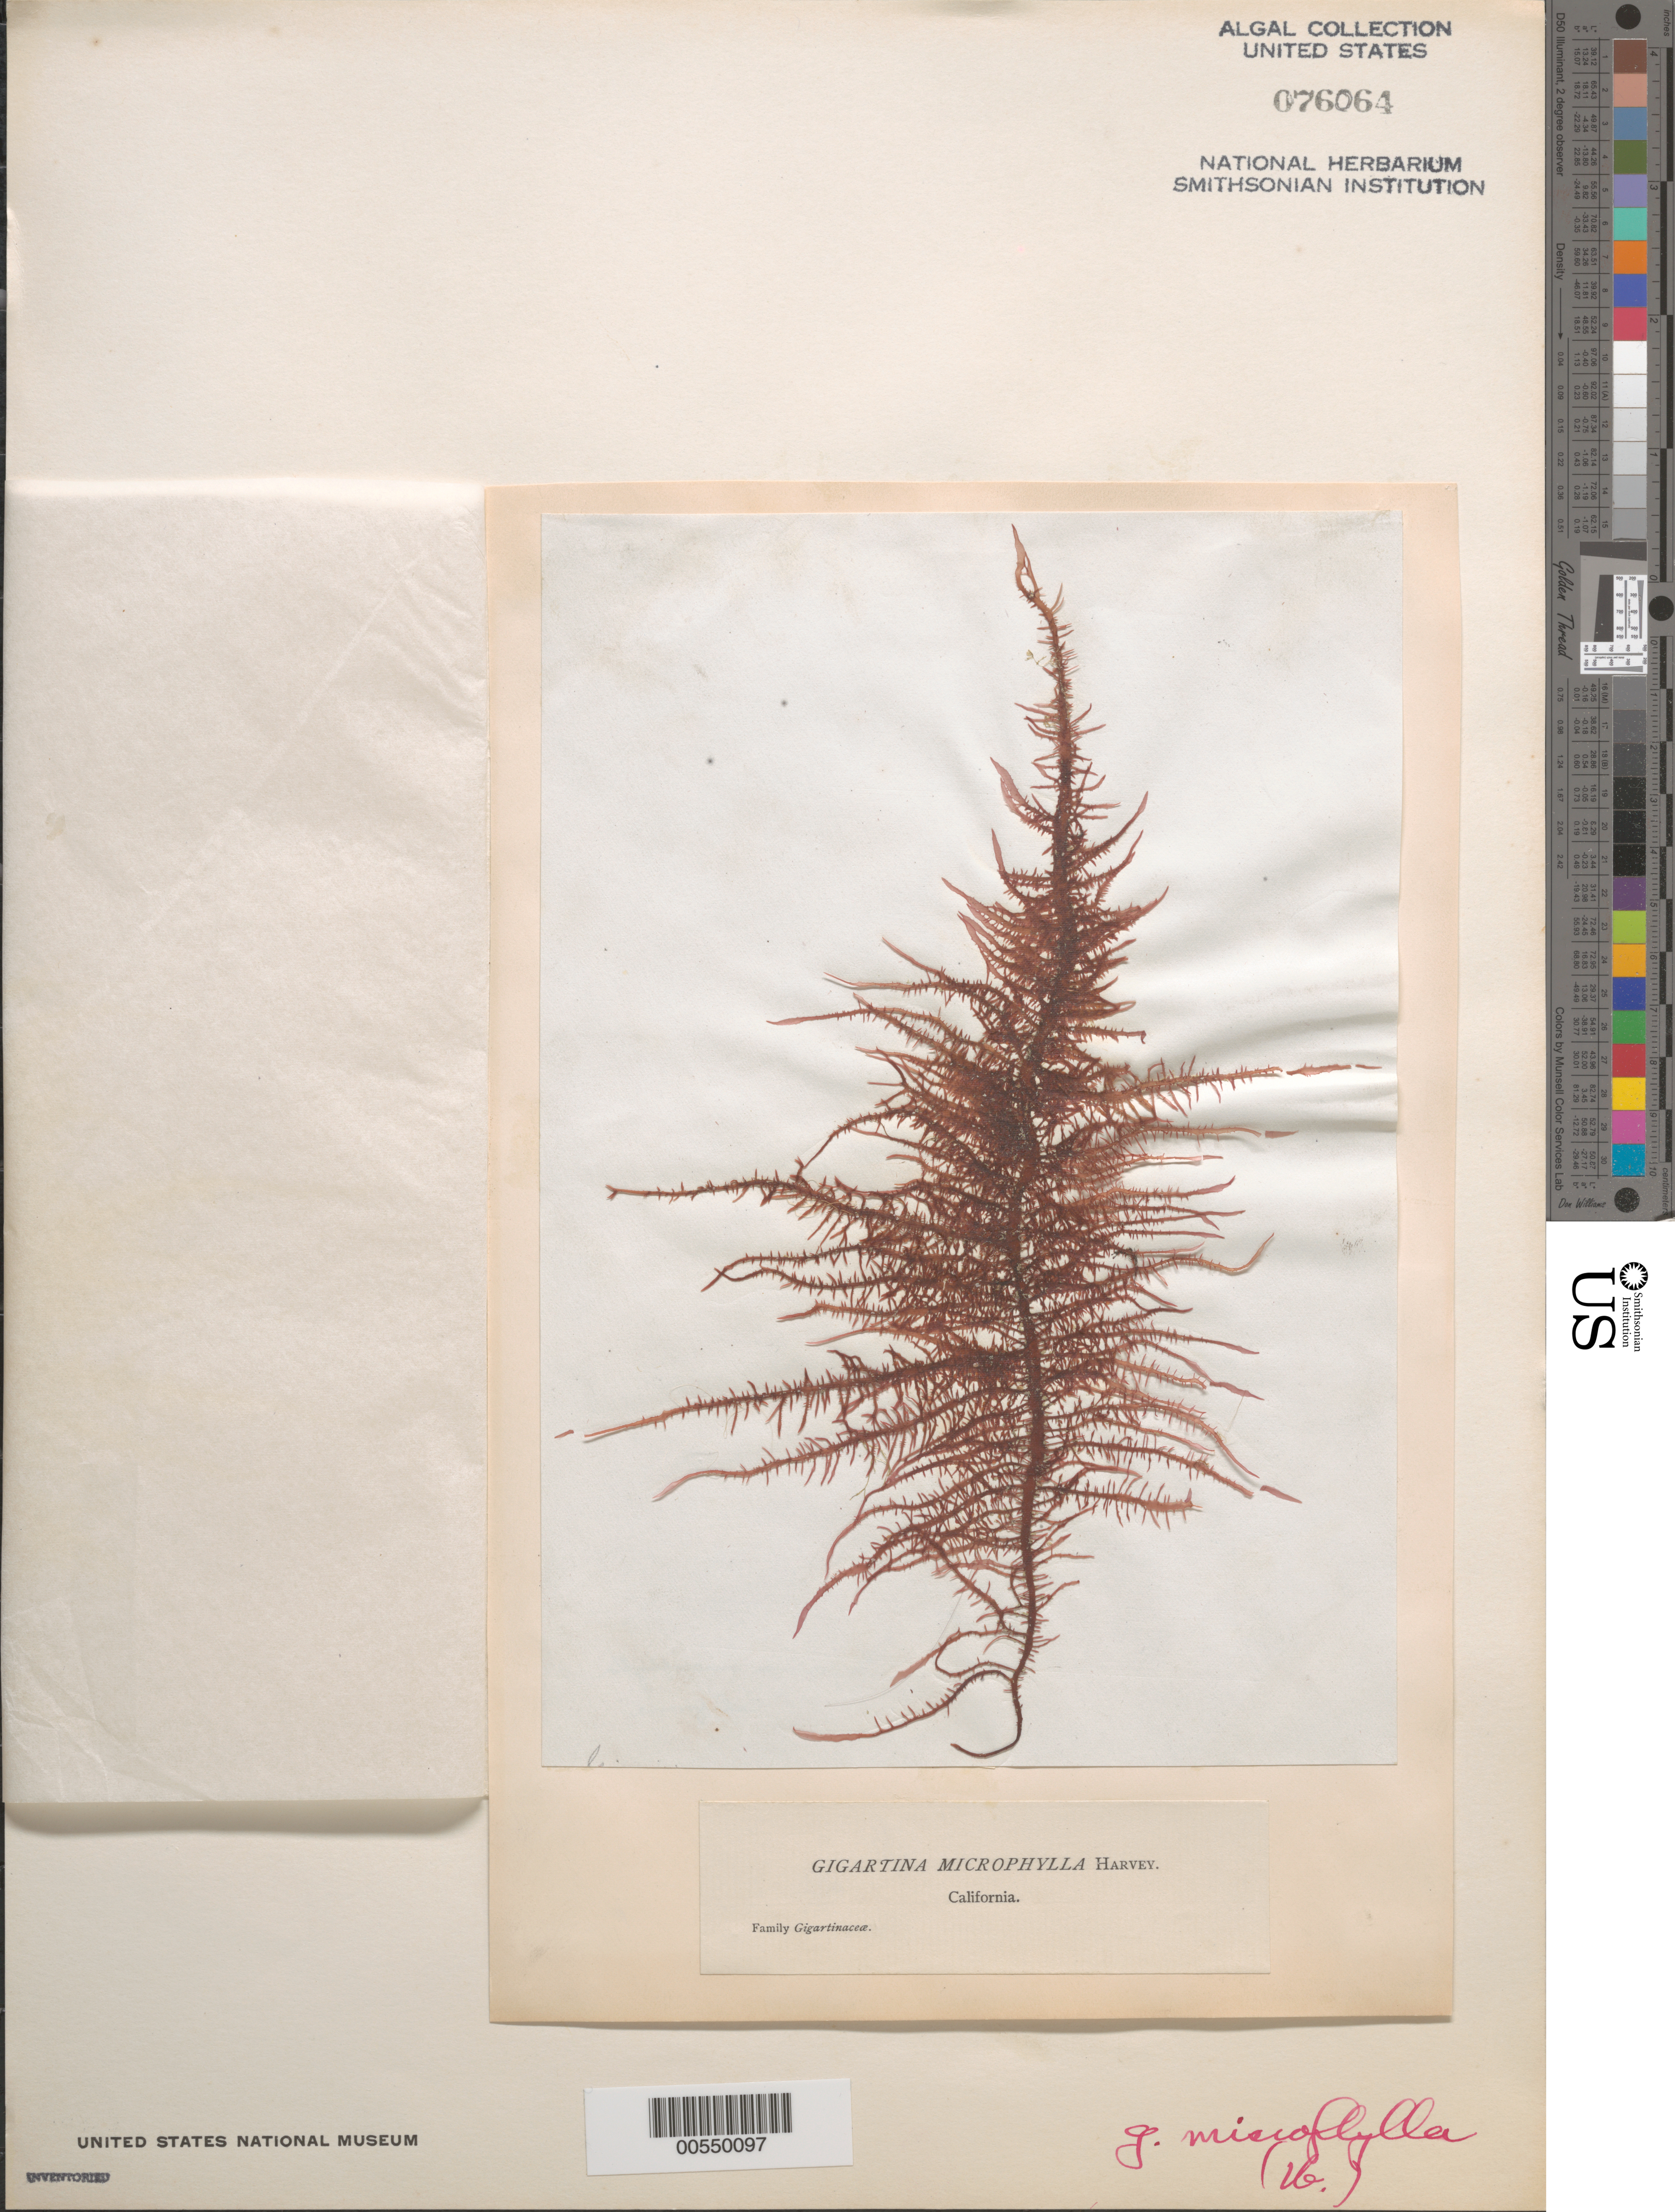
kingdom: Plantae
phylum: Rhodophyta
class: Florideophyceae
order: Gigartinales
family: Gigartinaceae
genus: Gigartina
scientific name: Gigartina microphylla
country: United States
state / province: California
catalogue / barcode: US 76064